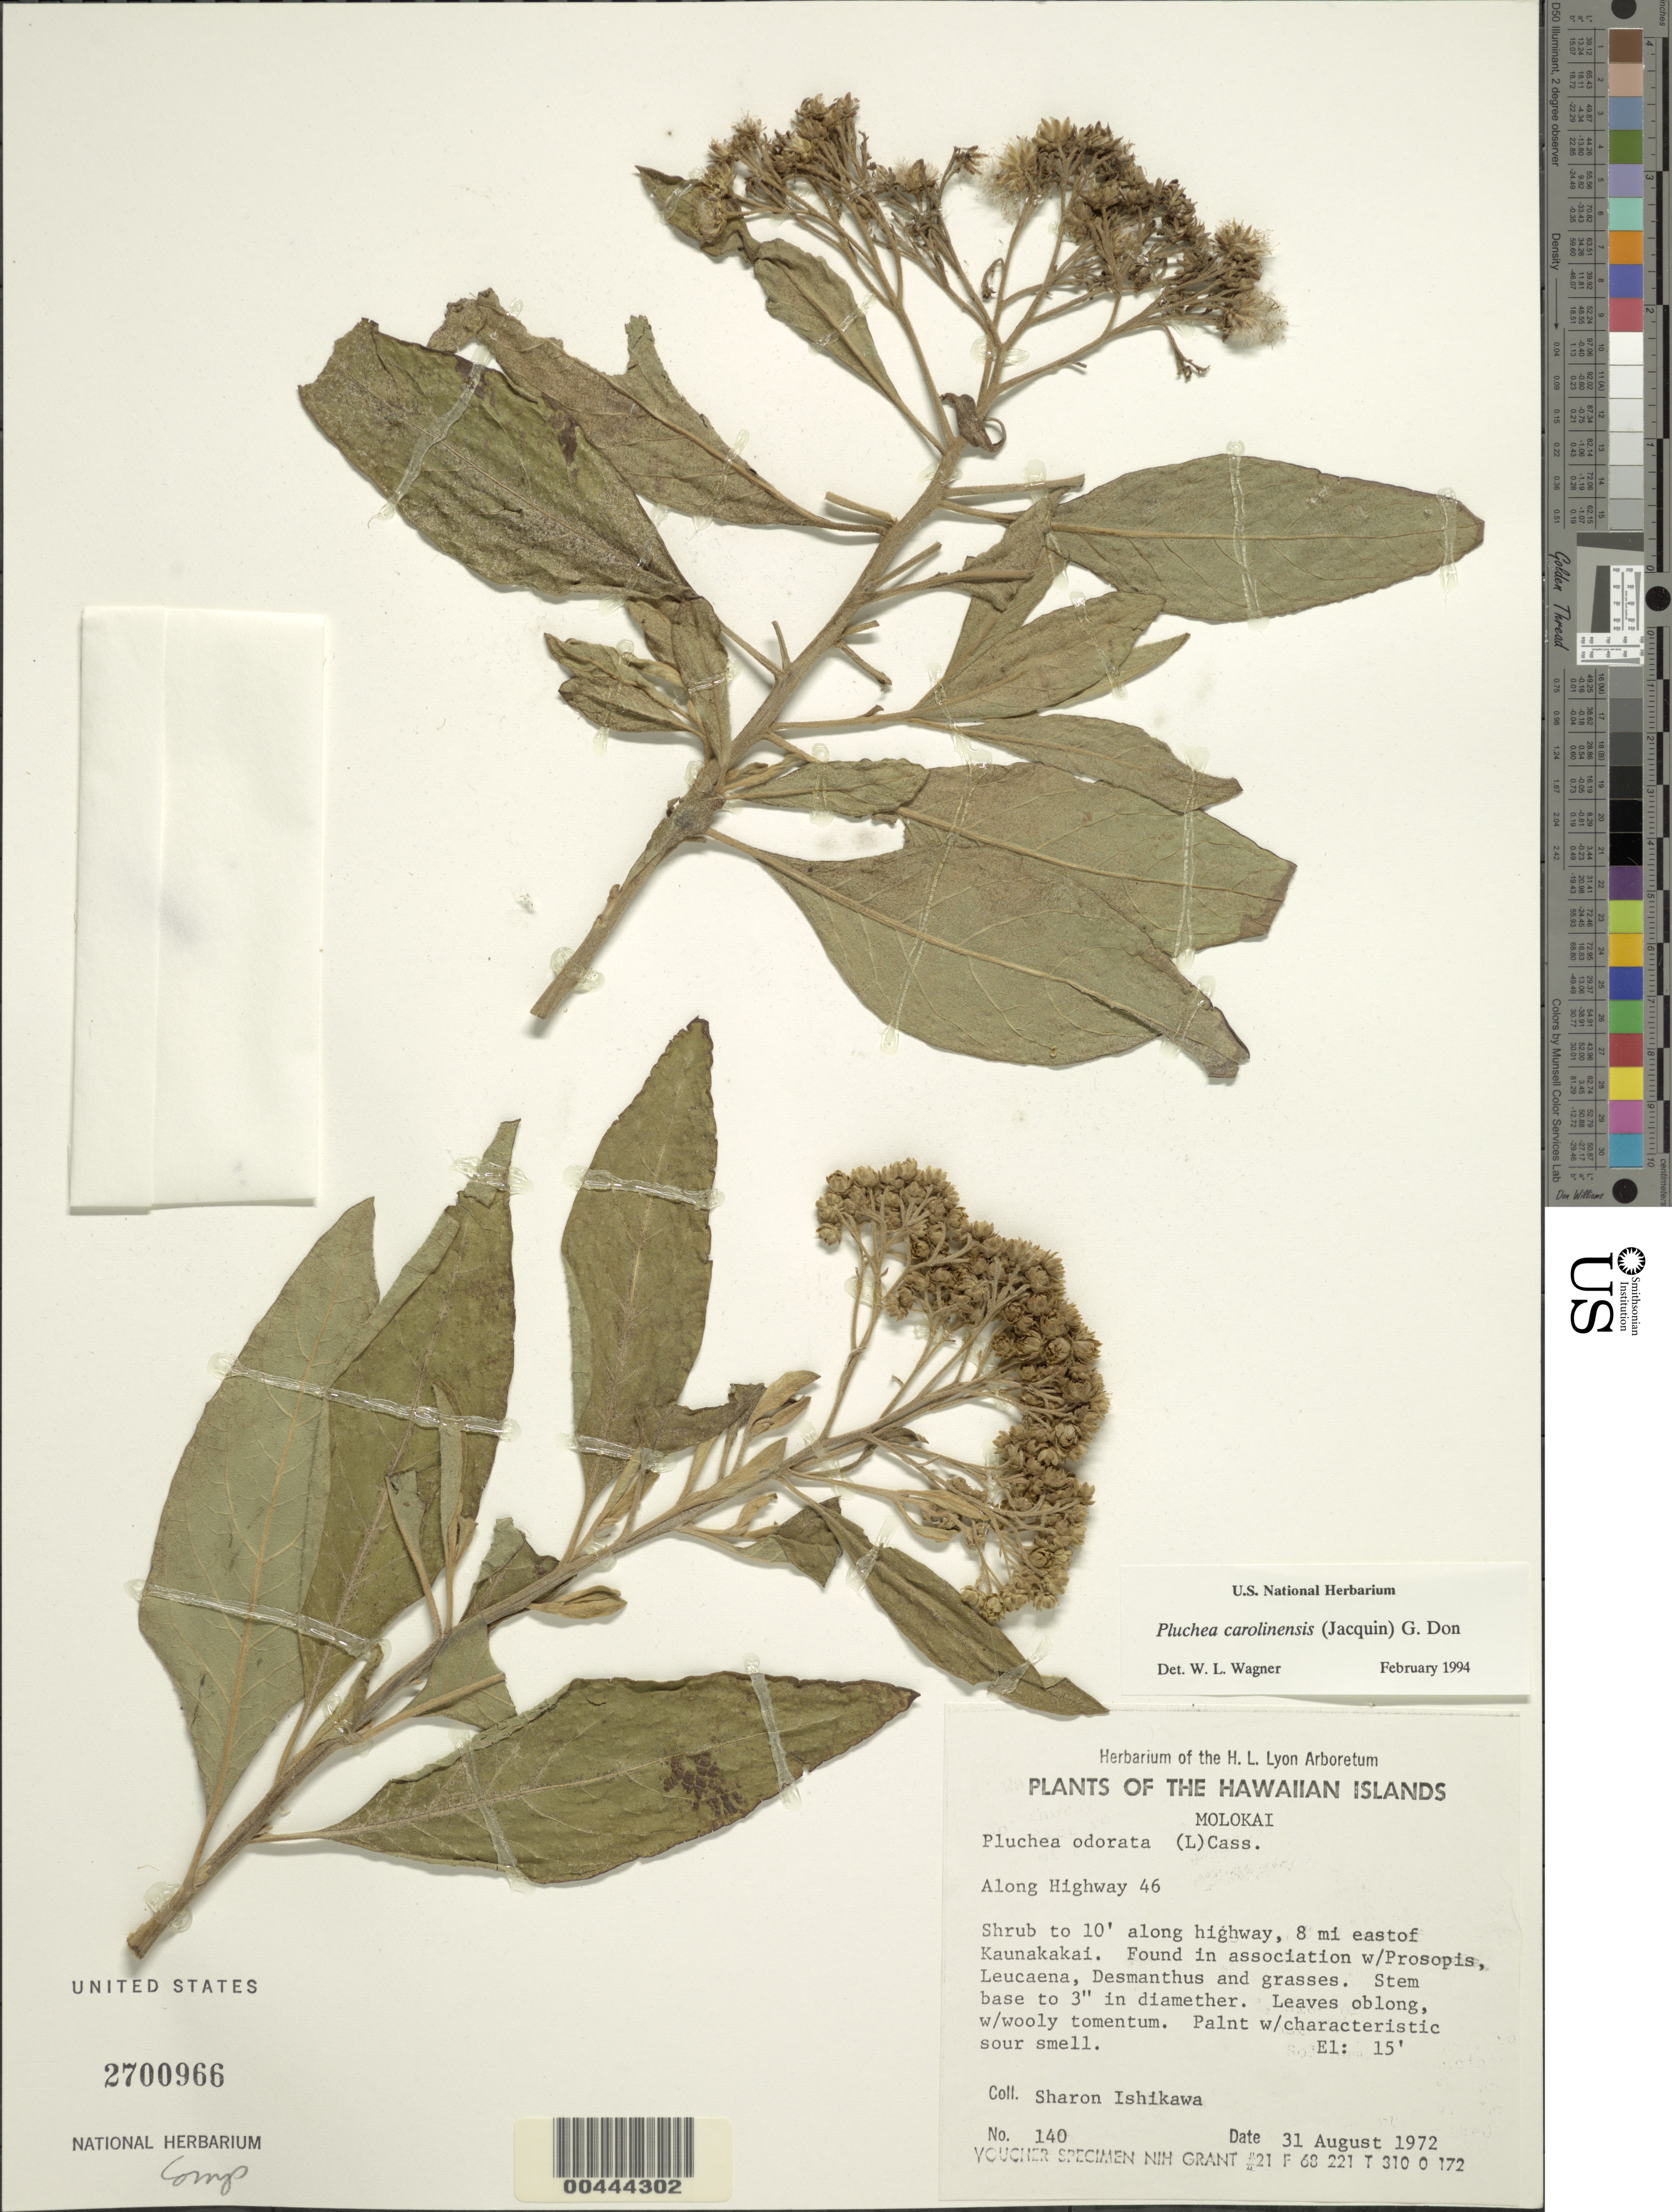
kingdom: Plantae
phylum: Tracheophyta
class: Magnoliopsida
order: Asterales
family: Asteraceae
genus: Pluchea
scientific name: Pluchea carolinensis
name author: (Jacq.) D. Don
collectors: S. S. Ishikawa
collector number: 140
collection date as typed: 31 Aug 1972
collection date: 1972-08-31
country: United States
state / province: Hawaii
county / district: Maui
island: Moloka'i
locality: Along Highway 46, 8 mi E of Kaunakakai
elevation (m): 5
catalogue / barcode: US 2700966